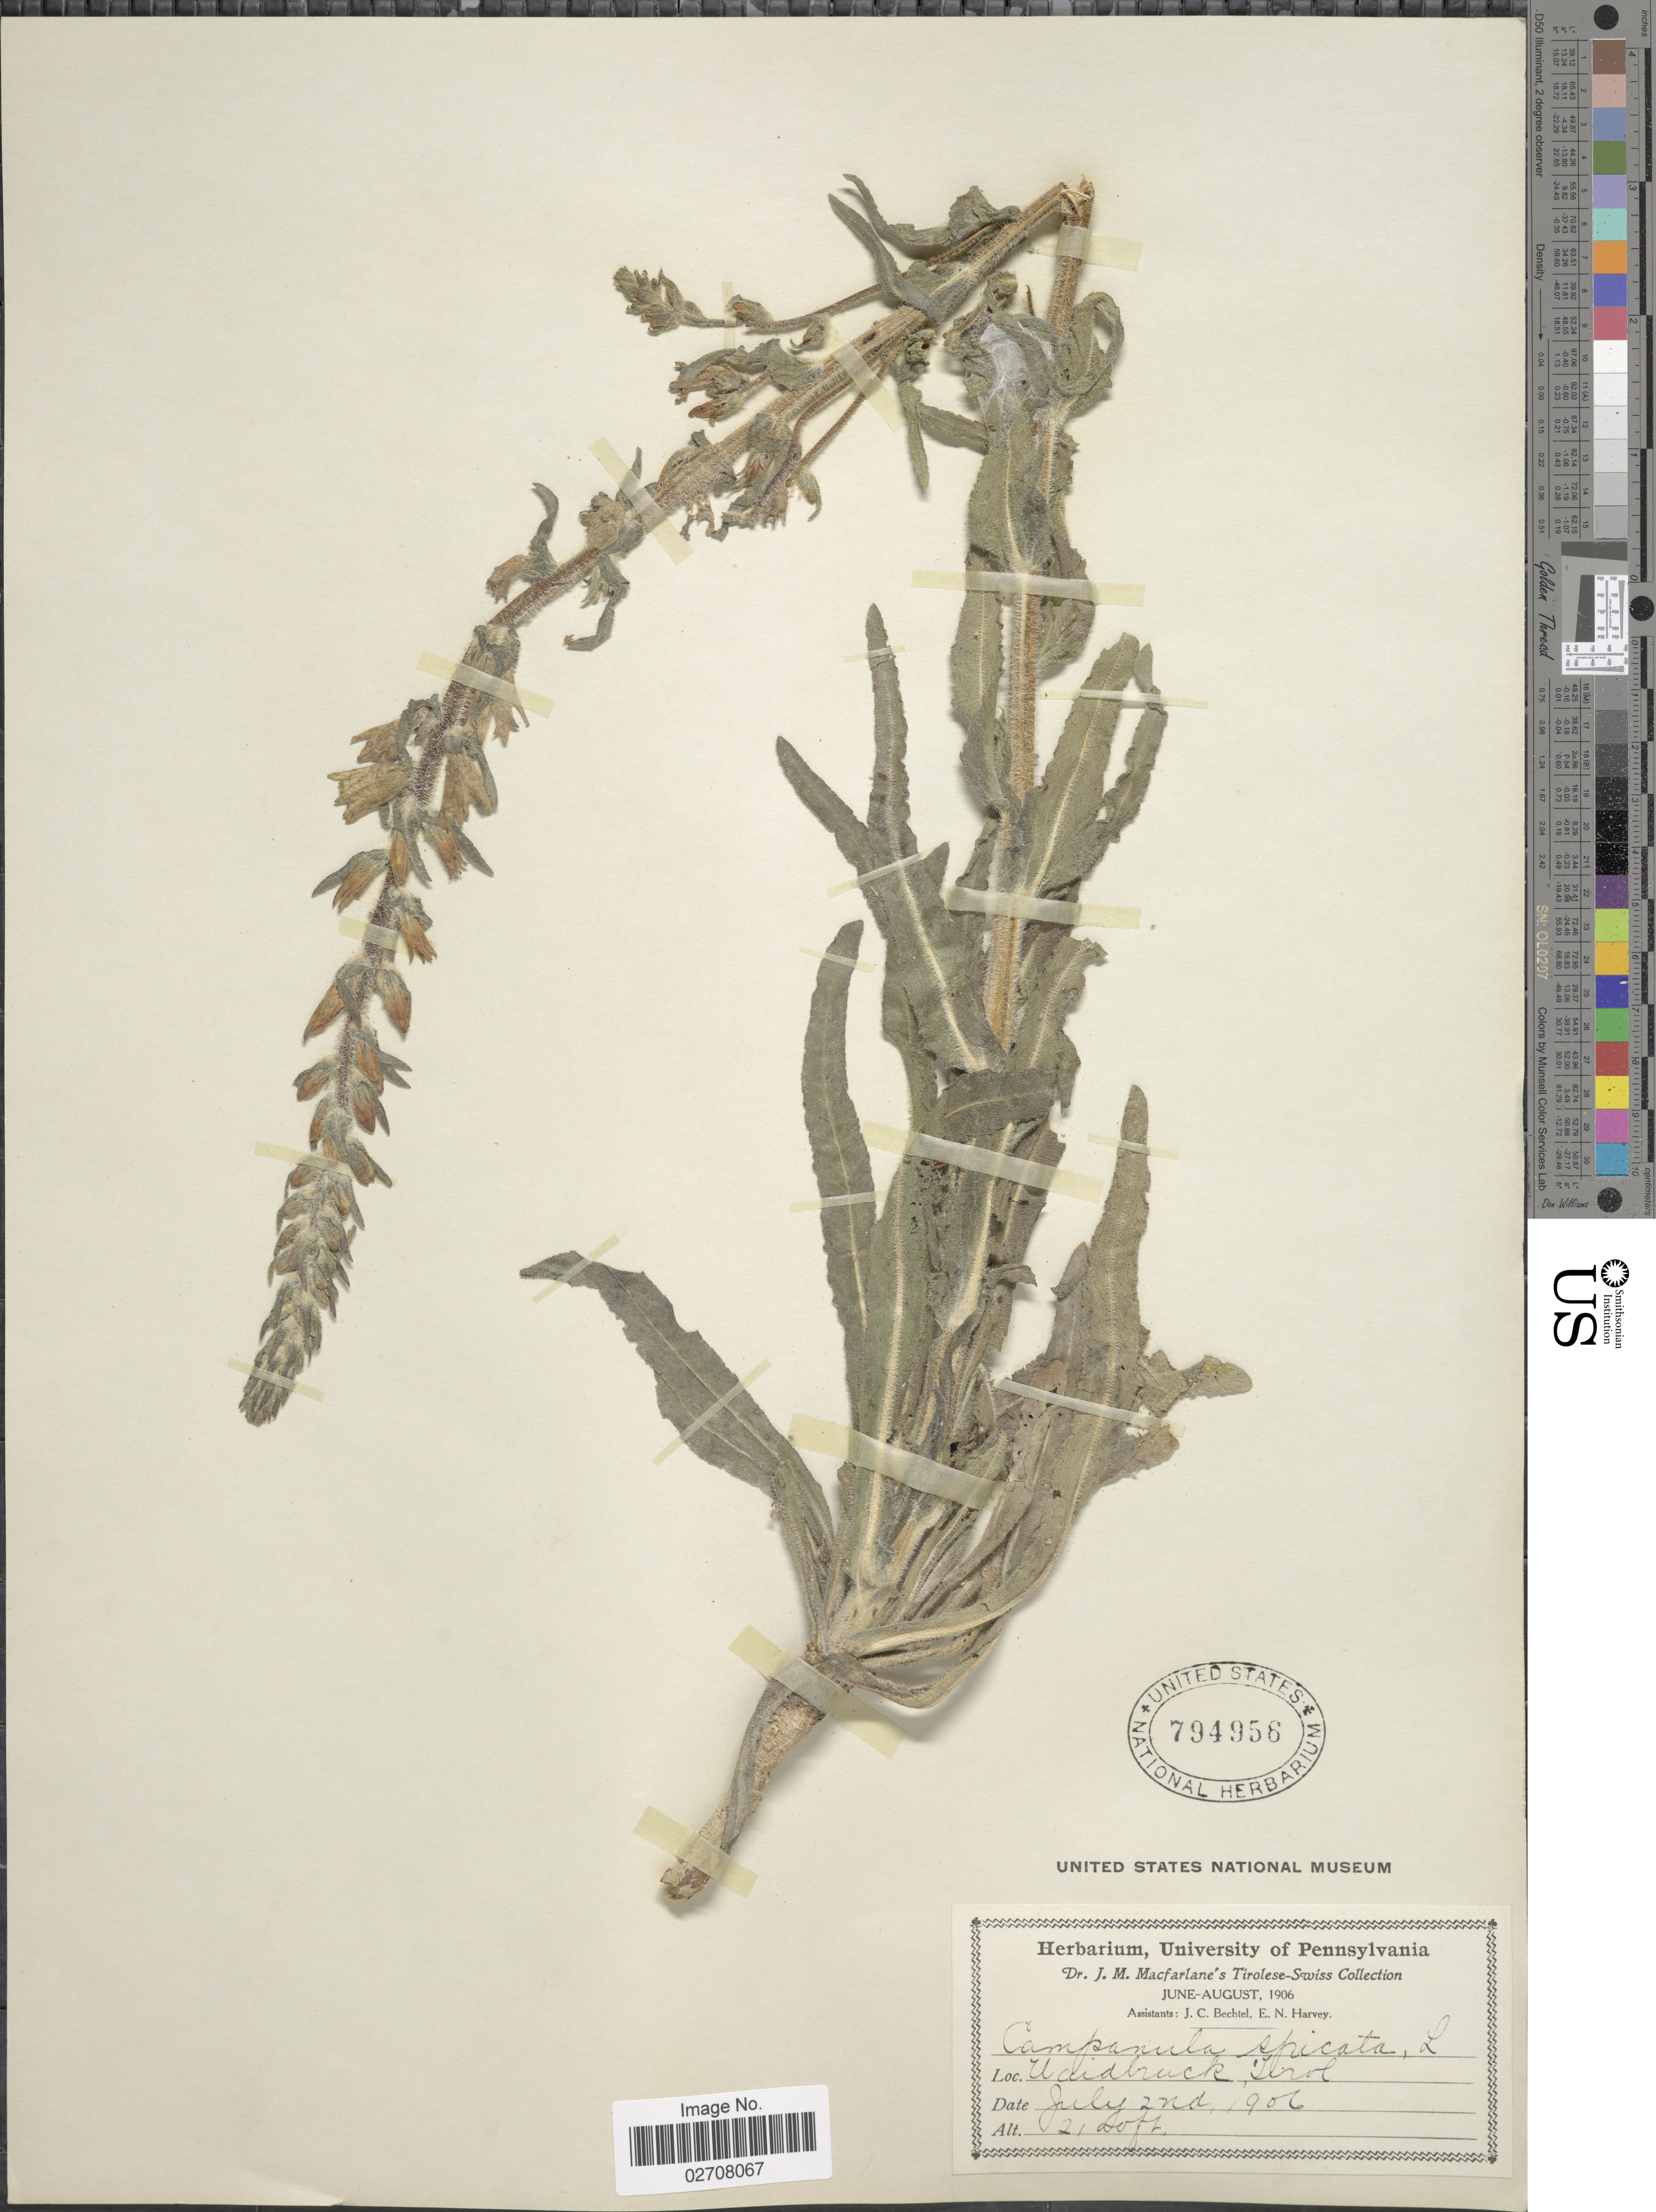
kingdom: Plantae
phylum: Tracheophyta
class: Magnoliopsida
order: Asterales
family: Campanulaceae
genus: Campanula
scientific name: Campanula spicata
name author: L.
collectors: J. Macfarlane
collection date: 1906-07-02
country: Italy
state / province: Trentino-Alto Adige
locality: Waidbruck, Tirol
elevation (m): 640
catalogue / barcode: US 794956